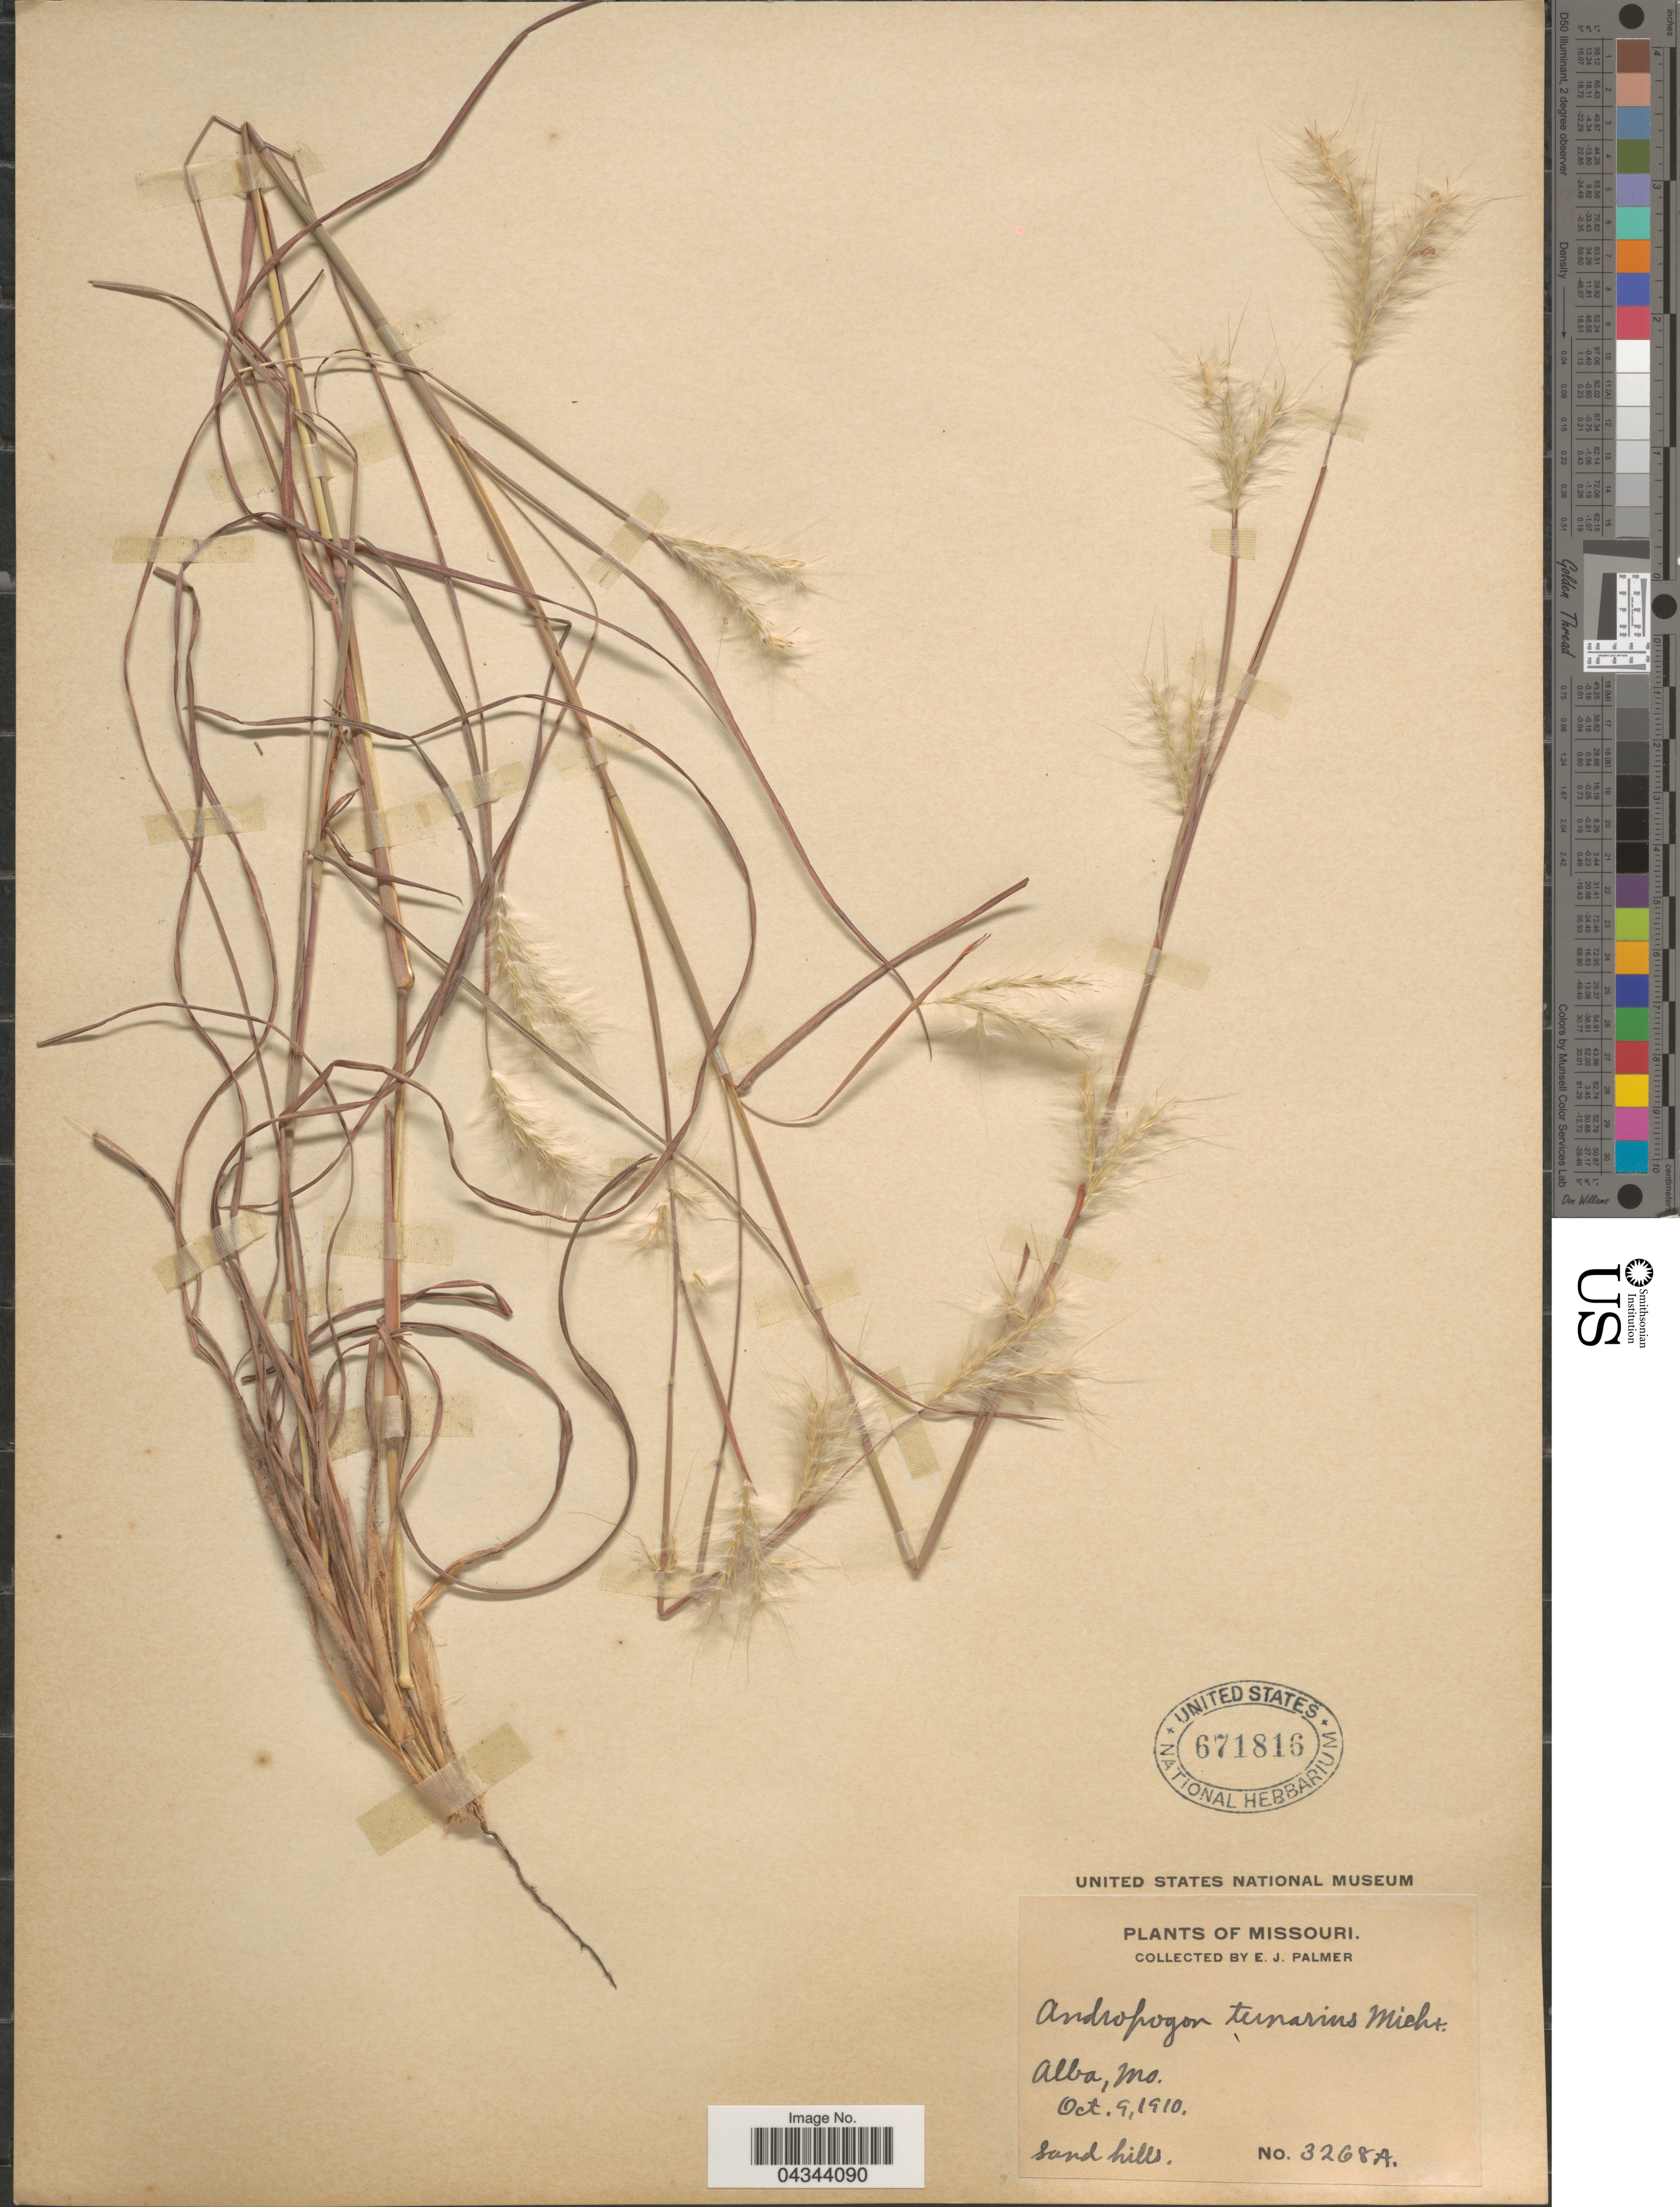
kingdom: Plantae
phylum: Tracheophyta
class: Liliopsida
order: Poales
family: Poaceae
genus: Andropogon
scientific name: Andropogon ternarius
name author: Michx.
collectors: E. J. Palmer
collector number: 3268A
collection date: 1910-10-09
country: United States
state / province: Missouri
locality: Alba.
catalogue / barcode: US 671816